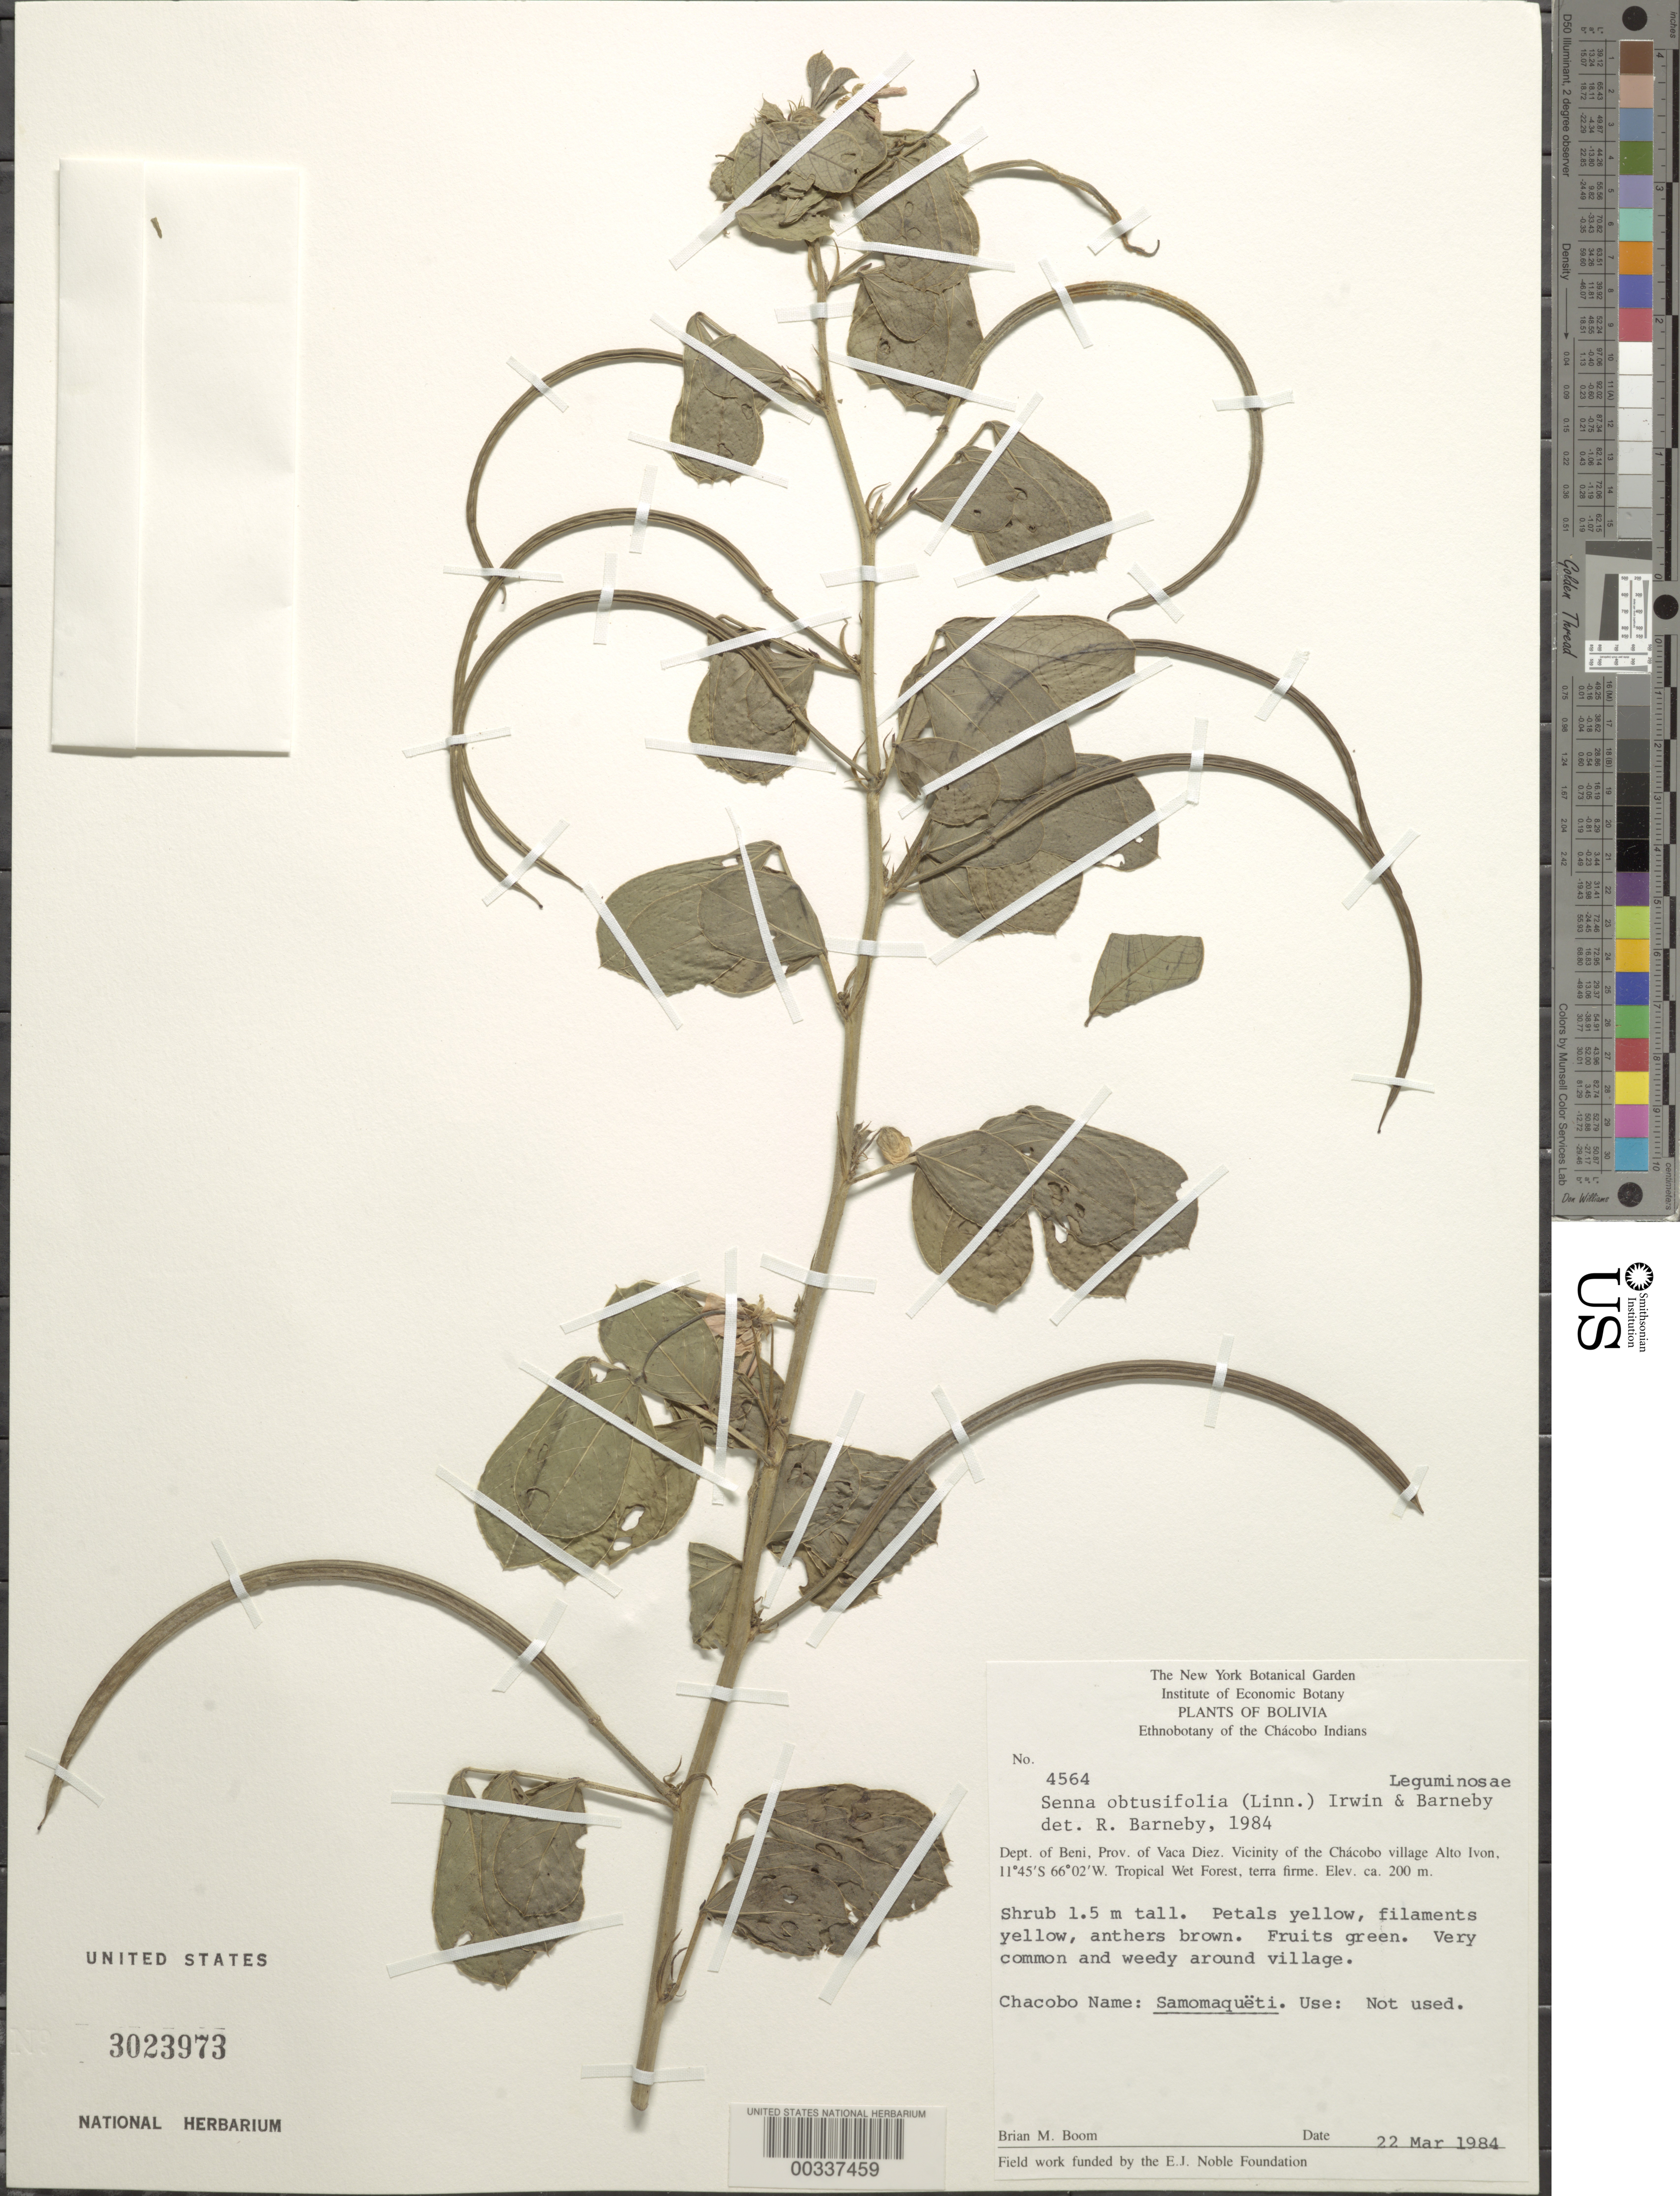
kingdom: Plantae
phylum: Tracheophyta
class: Magnoliopsida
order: Fabales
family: Fabaceae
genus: Senna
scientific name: Senna obtusifolia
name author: (L.) H.S. Irwin & Barneby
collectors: B. M. Boom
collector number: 4564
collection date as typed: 22 Mar 1984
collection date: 1984-03-22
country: Bolivia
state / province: Beni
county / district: Vaca Diez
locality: Vicinity of the Chacobo Village Alto Ivon; around village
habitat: Tropical wet forest, terra firme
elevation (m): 200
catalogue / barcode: US 3023973